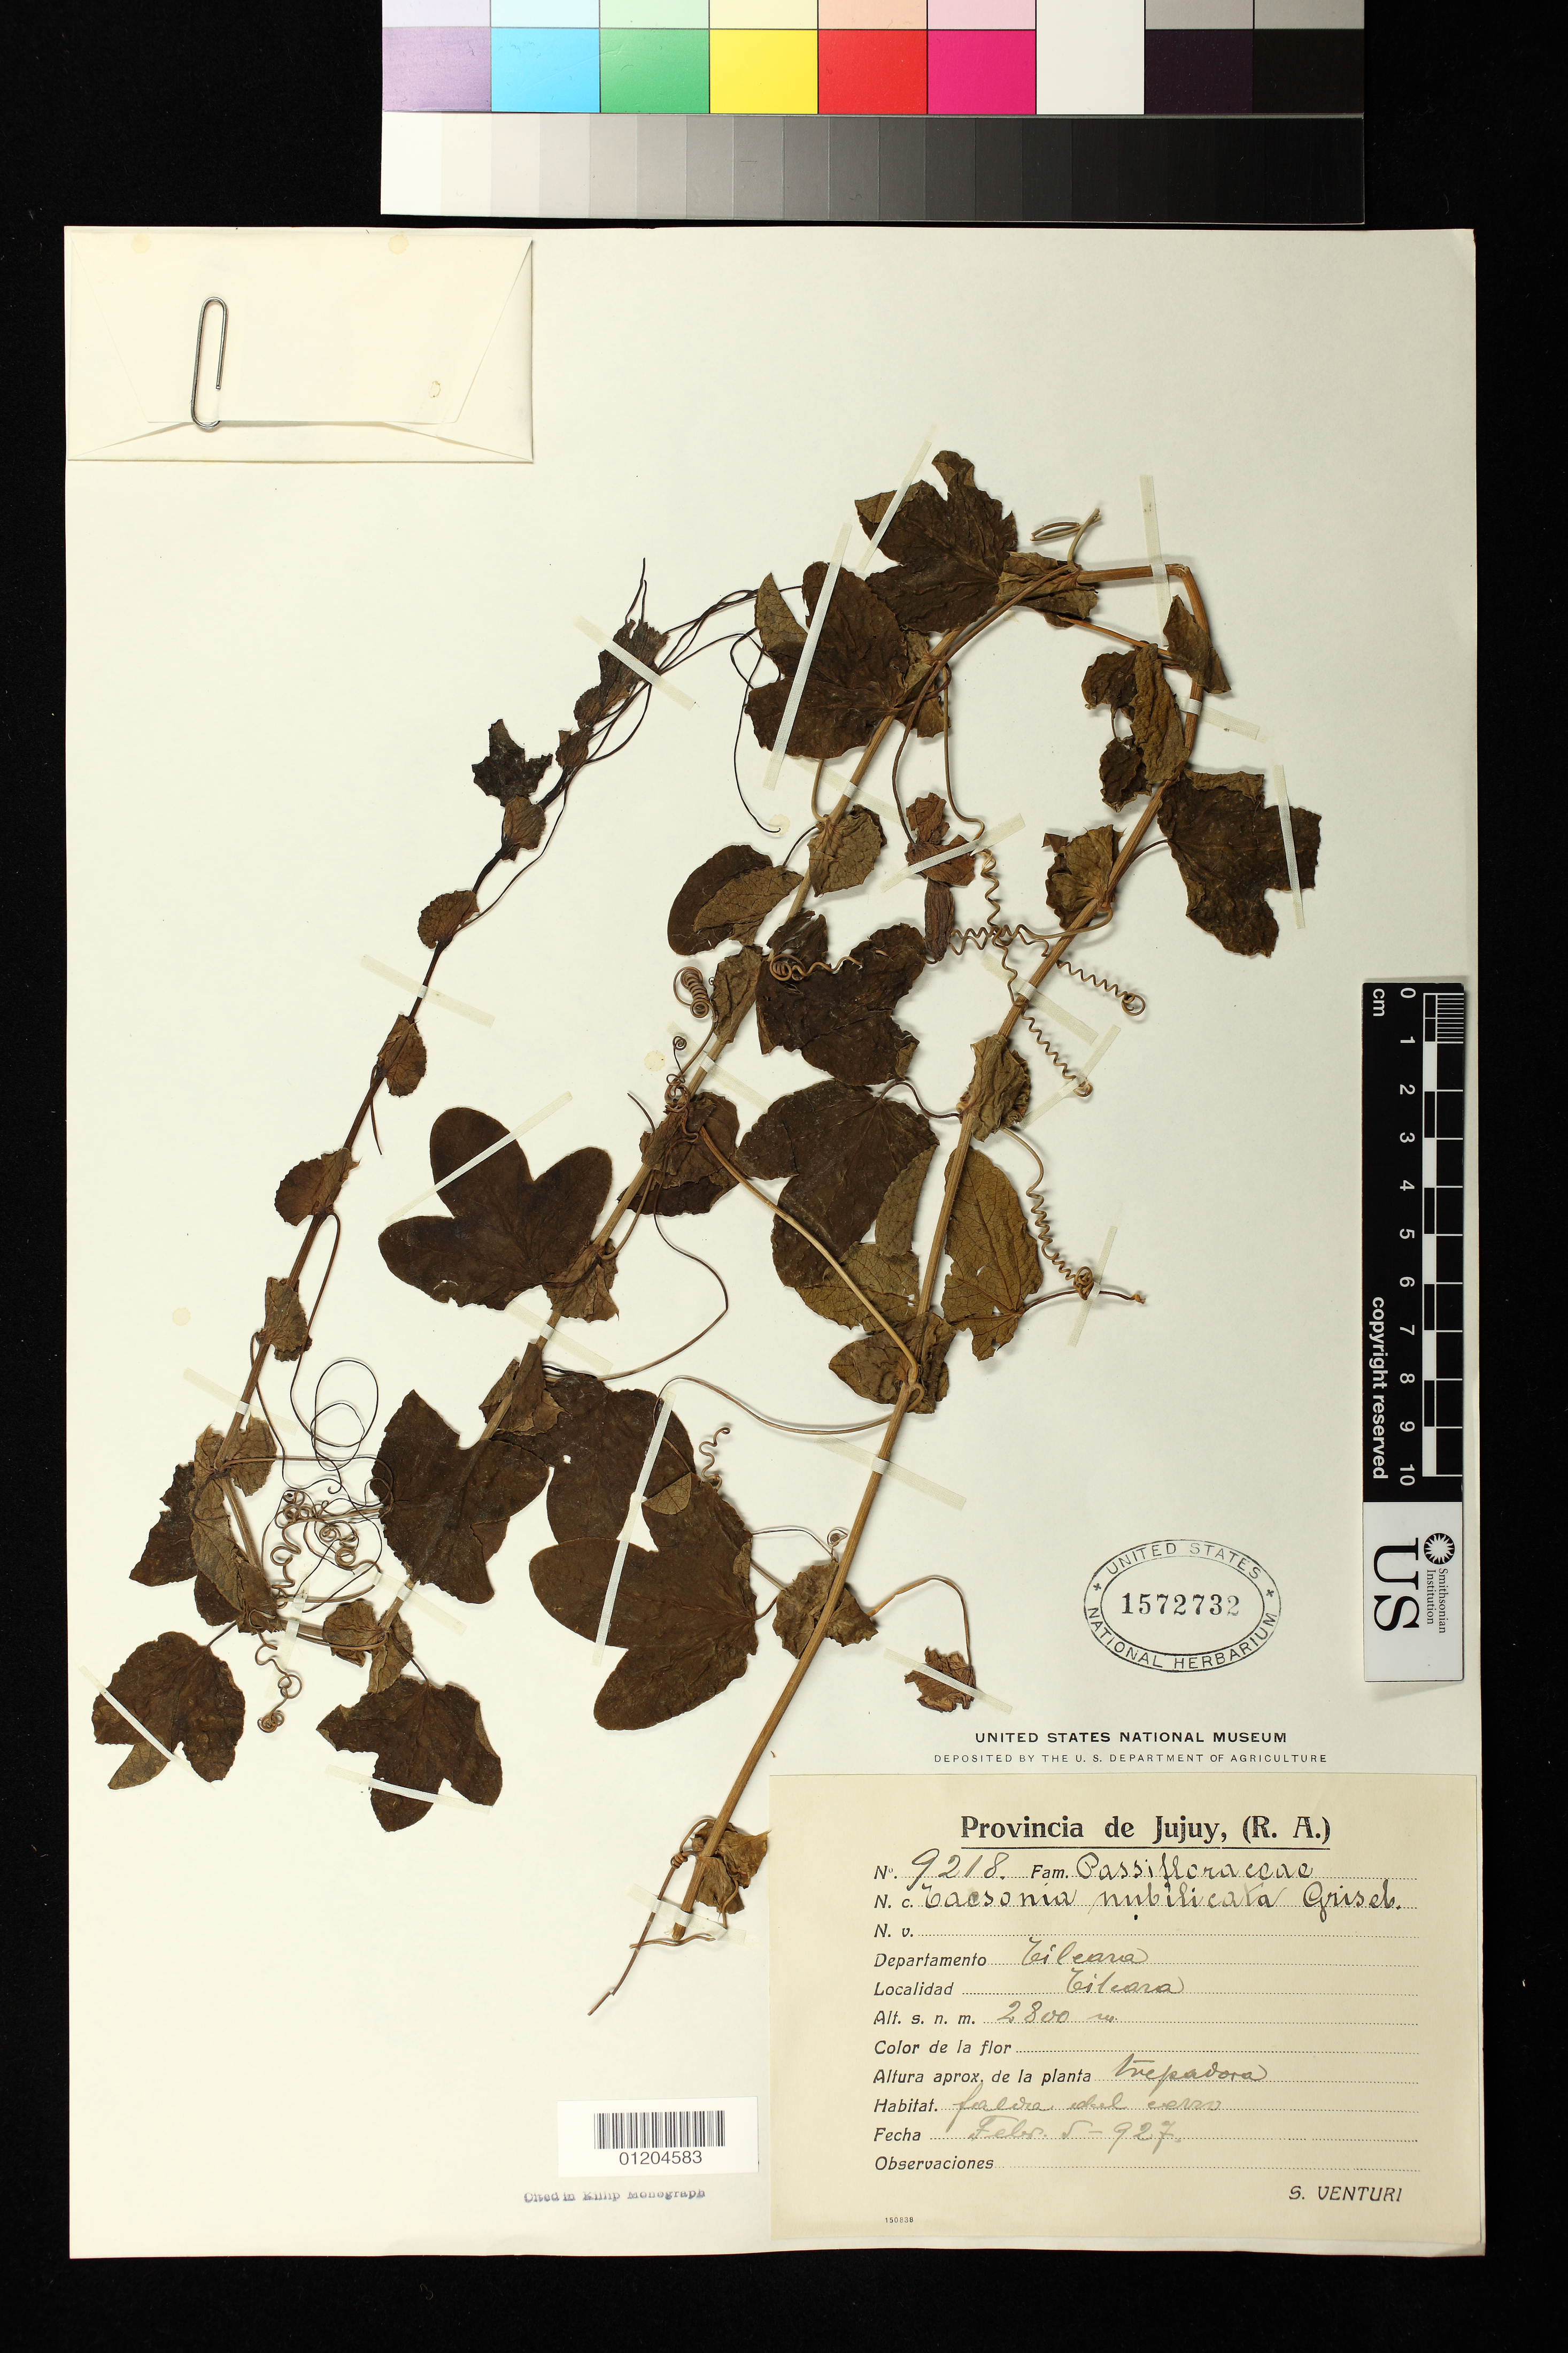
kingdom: Plantae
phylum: Tracheophyta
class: Magnoliopsida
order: Malpighiales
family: Passifloraceae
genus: Passiflora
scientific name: Passiflora umbilicata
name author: (Griseb.) Harms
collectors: S. Venturi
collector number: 9218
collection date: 1927-02-05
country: Argentina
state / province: Jujuy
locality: Tilcara, Tilcara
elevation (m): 2800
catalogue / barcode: US 1572732